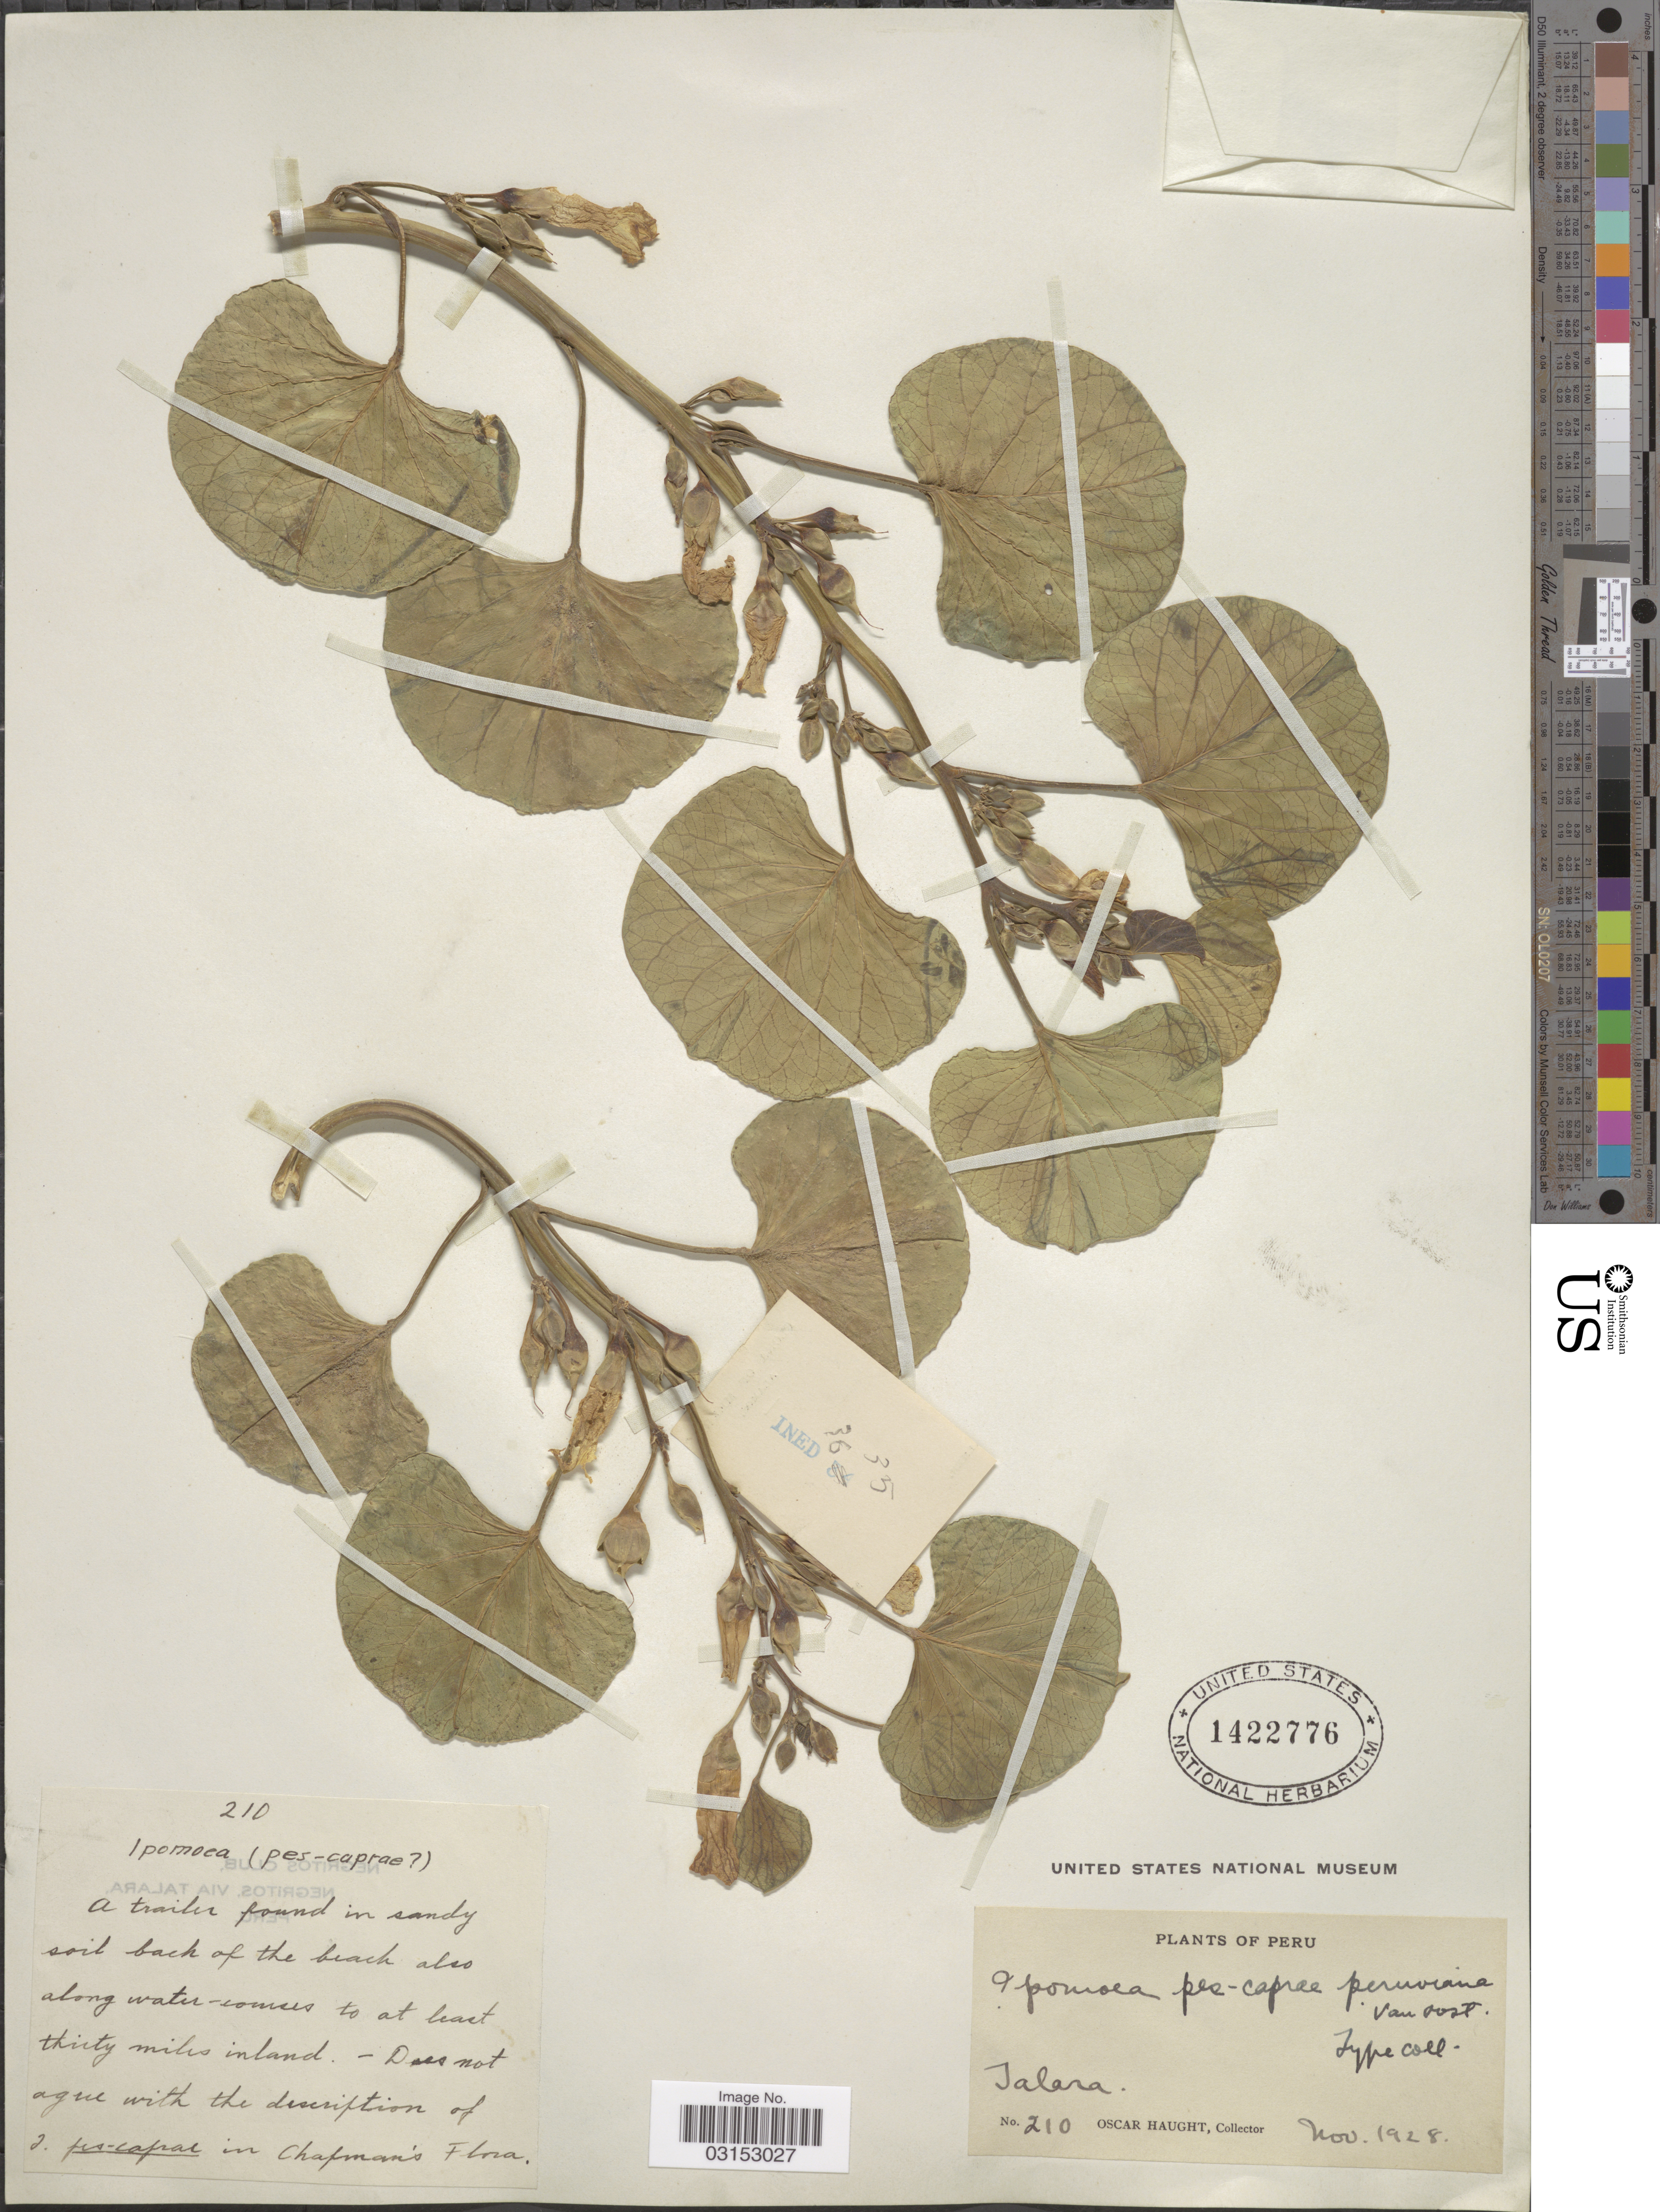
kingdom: Plantae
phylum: Tracheophyta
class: Magnoliopsida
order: Solanales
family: Convolvulaceae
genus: Ipomoea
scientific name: Ipomoea pes-caprae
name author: (L.) R. Br.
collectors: O. L. Haught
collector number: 210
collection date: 1928-11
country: Peru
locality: Talera.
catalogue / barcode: US 1422776